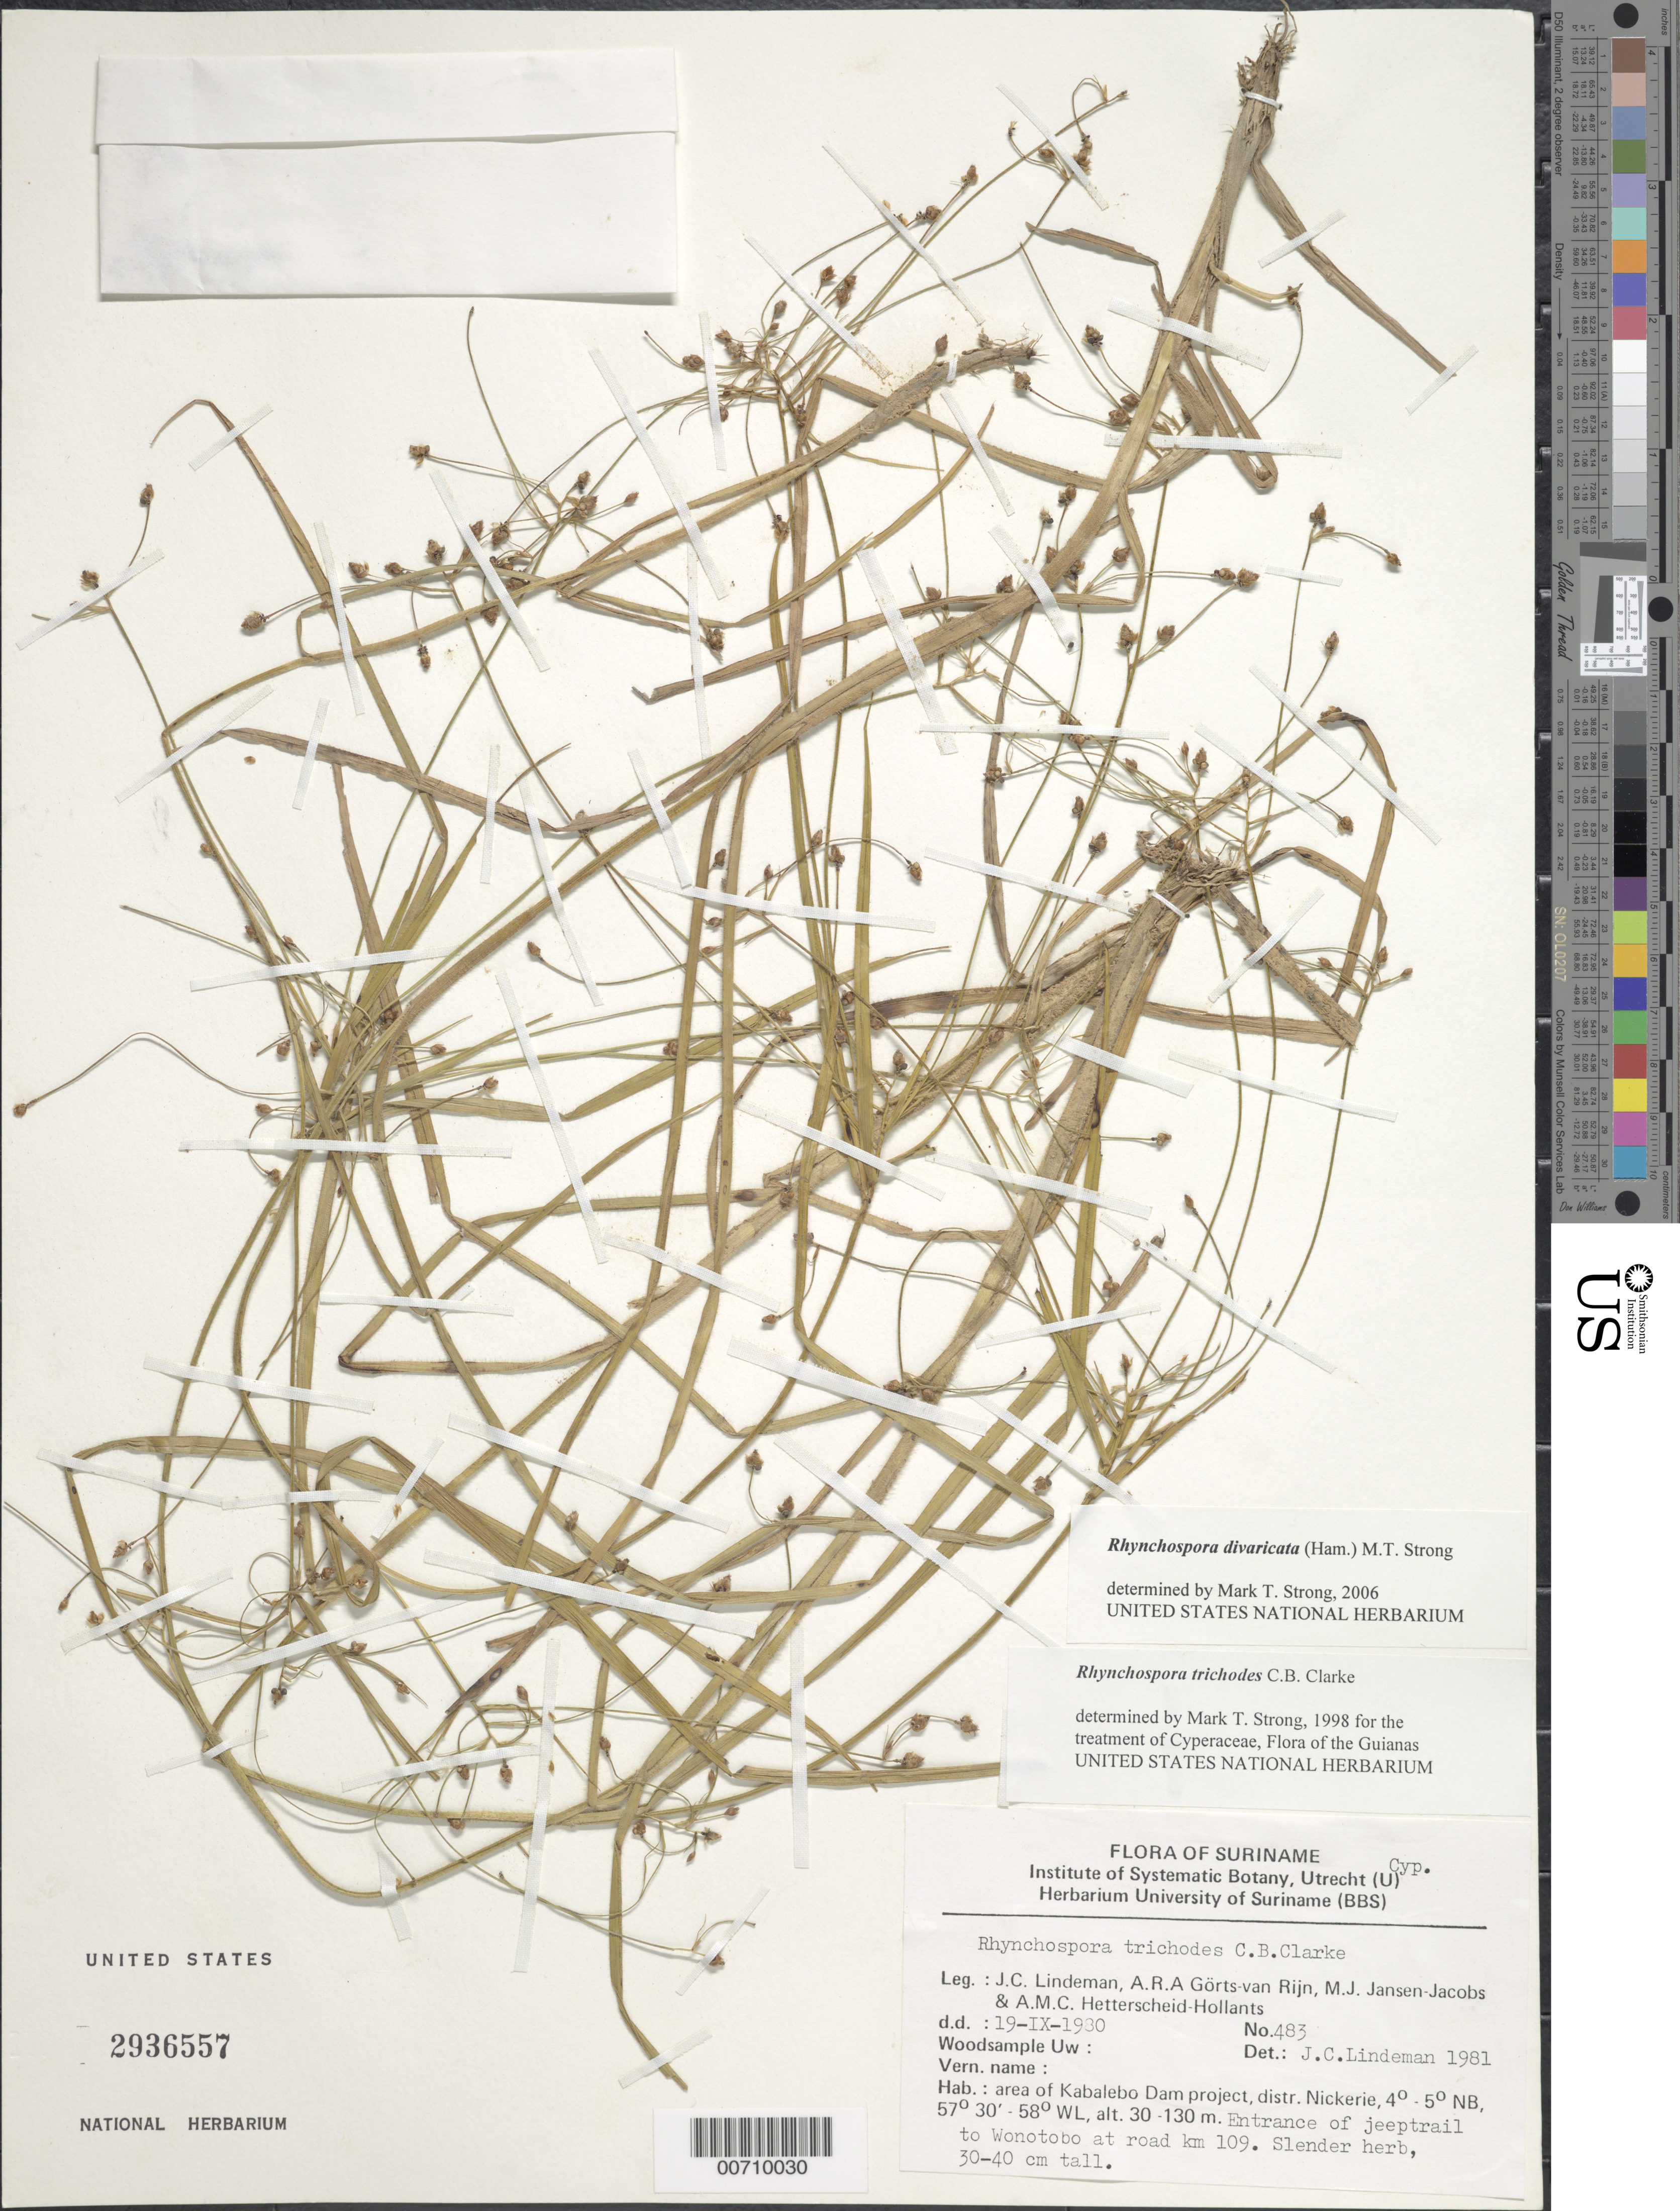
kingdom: Plantae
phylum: Tracheophyta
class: Liliopsida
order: Poales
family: Cyperaceae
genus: Rhynchospora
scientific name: Rhynchospora divaricata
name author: (Ham.) M.T. Strong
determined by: Strong, Mark T., (BOT), Smithsonian Institution - National Museum of Natural History (UNITED STATES)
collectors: J. C. Lindeman, A. .R. A. Görts-van Rijn, M. J. Jansen-Jacobs & A. Hetterscheid-Hollants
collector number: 80 483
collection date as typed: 19-Sep-80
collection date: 1980-09-19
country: Suriname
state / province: Nickerie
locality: Kabalebo Dam project area, entrance of jeeptrail to Wonotobo at road km 109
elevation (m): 30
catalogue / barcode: US 2936557